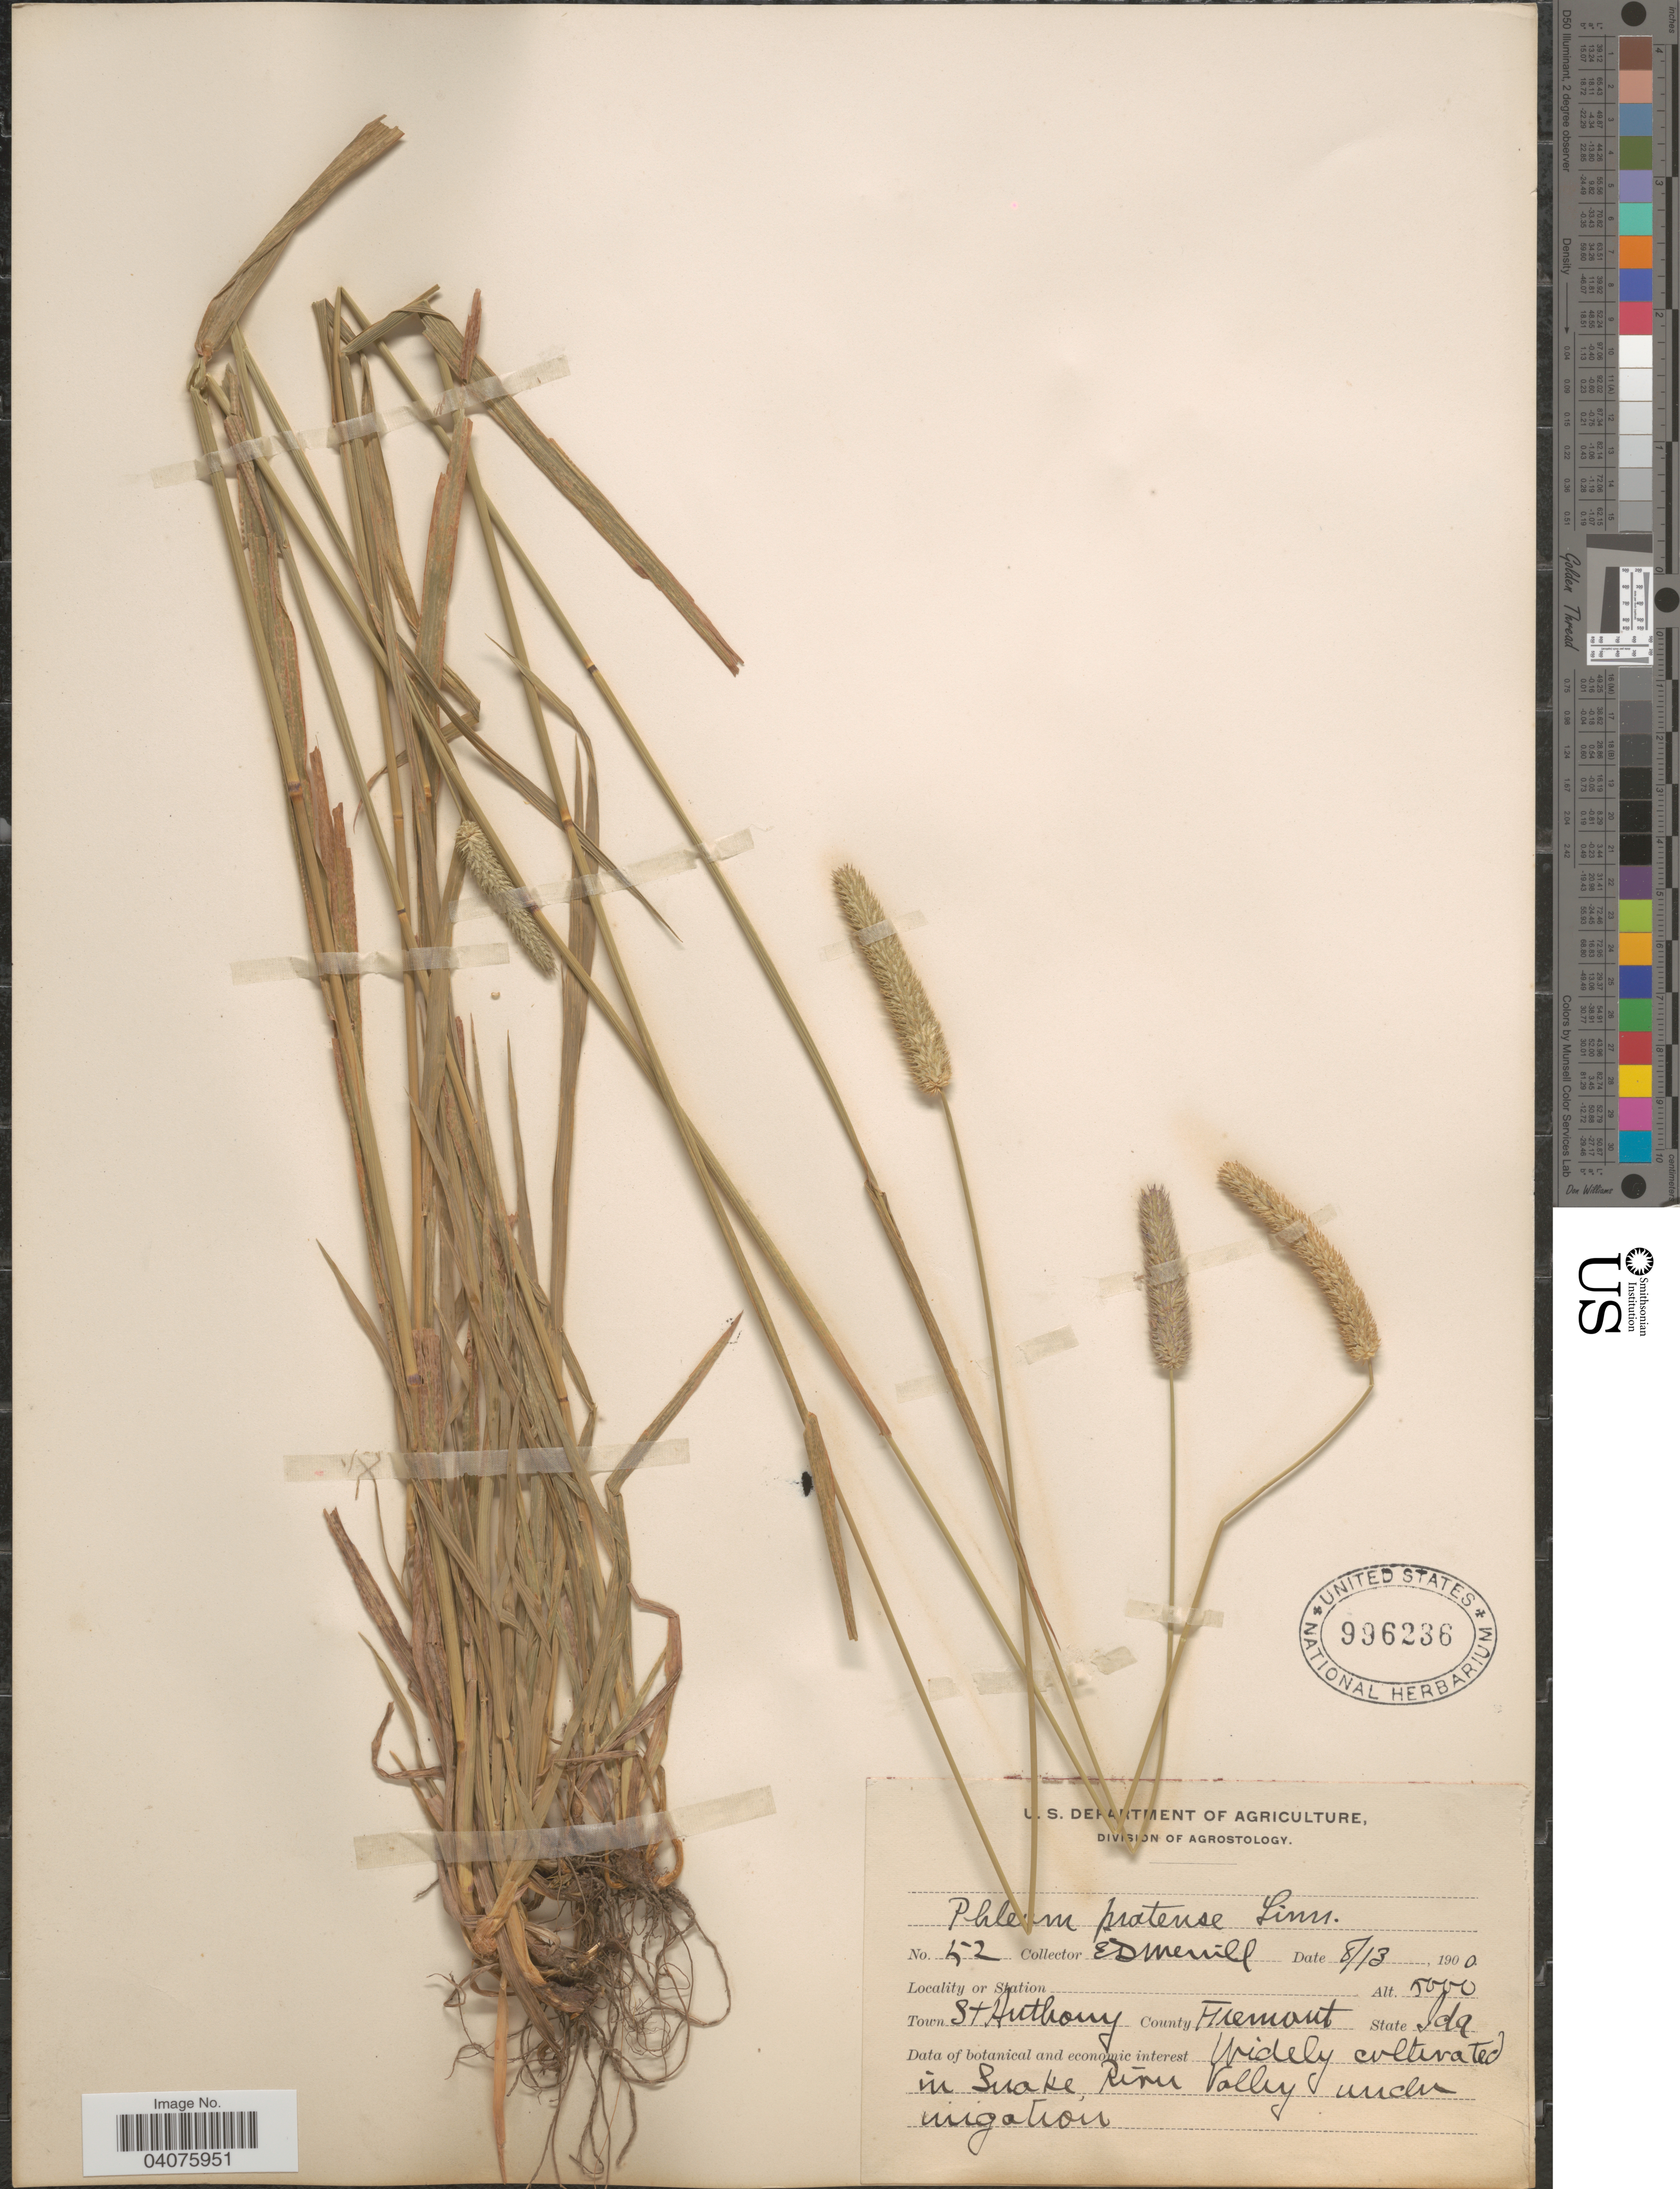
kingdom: Plantae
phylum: Tracheophyta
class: Liliopsida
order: Poales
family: Poaceae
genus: Phleum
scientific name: Phleum pratense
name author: L.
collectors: E. D. Merrill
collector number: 52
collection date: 1900-08-13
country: United States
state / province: Idaho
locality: Town St. Anthony. County Fremont. Widely cultivated in Snake River Valley under irrigation.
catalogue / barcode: US 996236